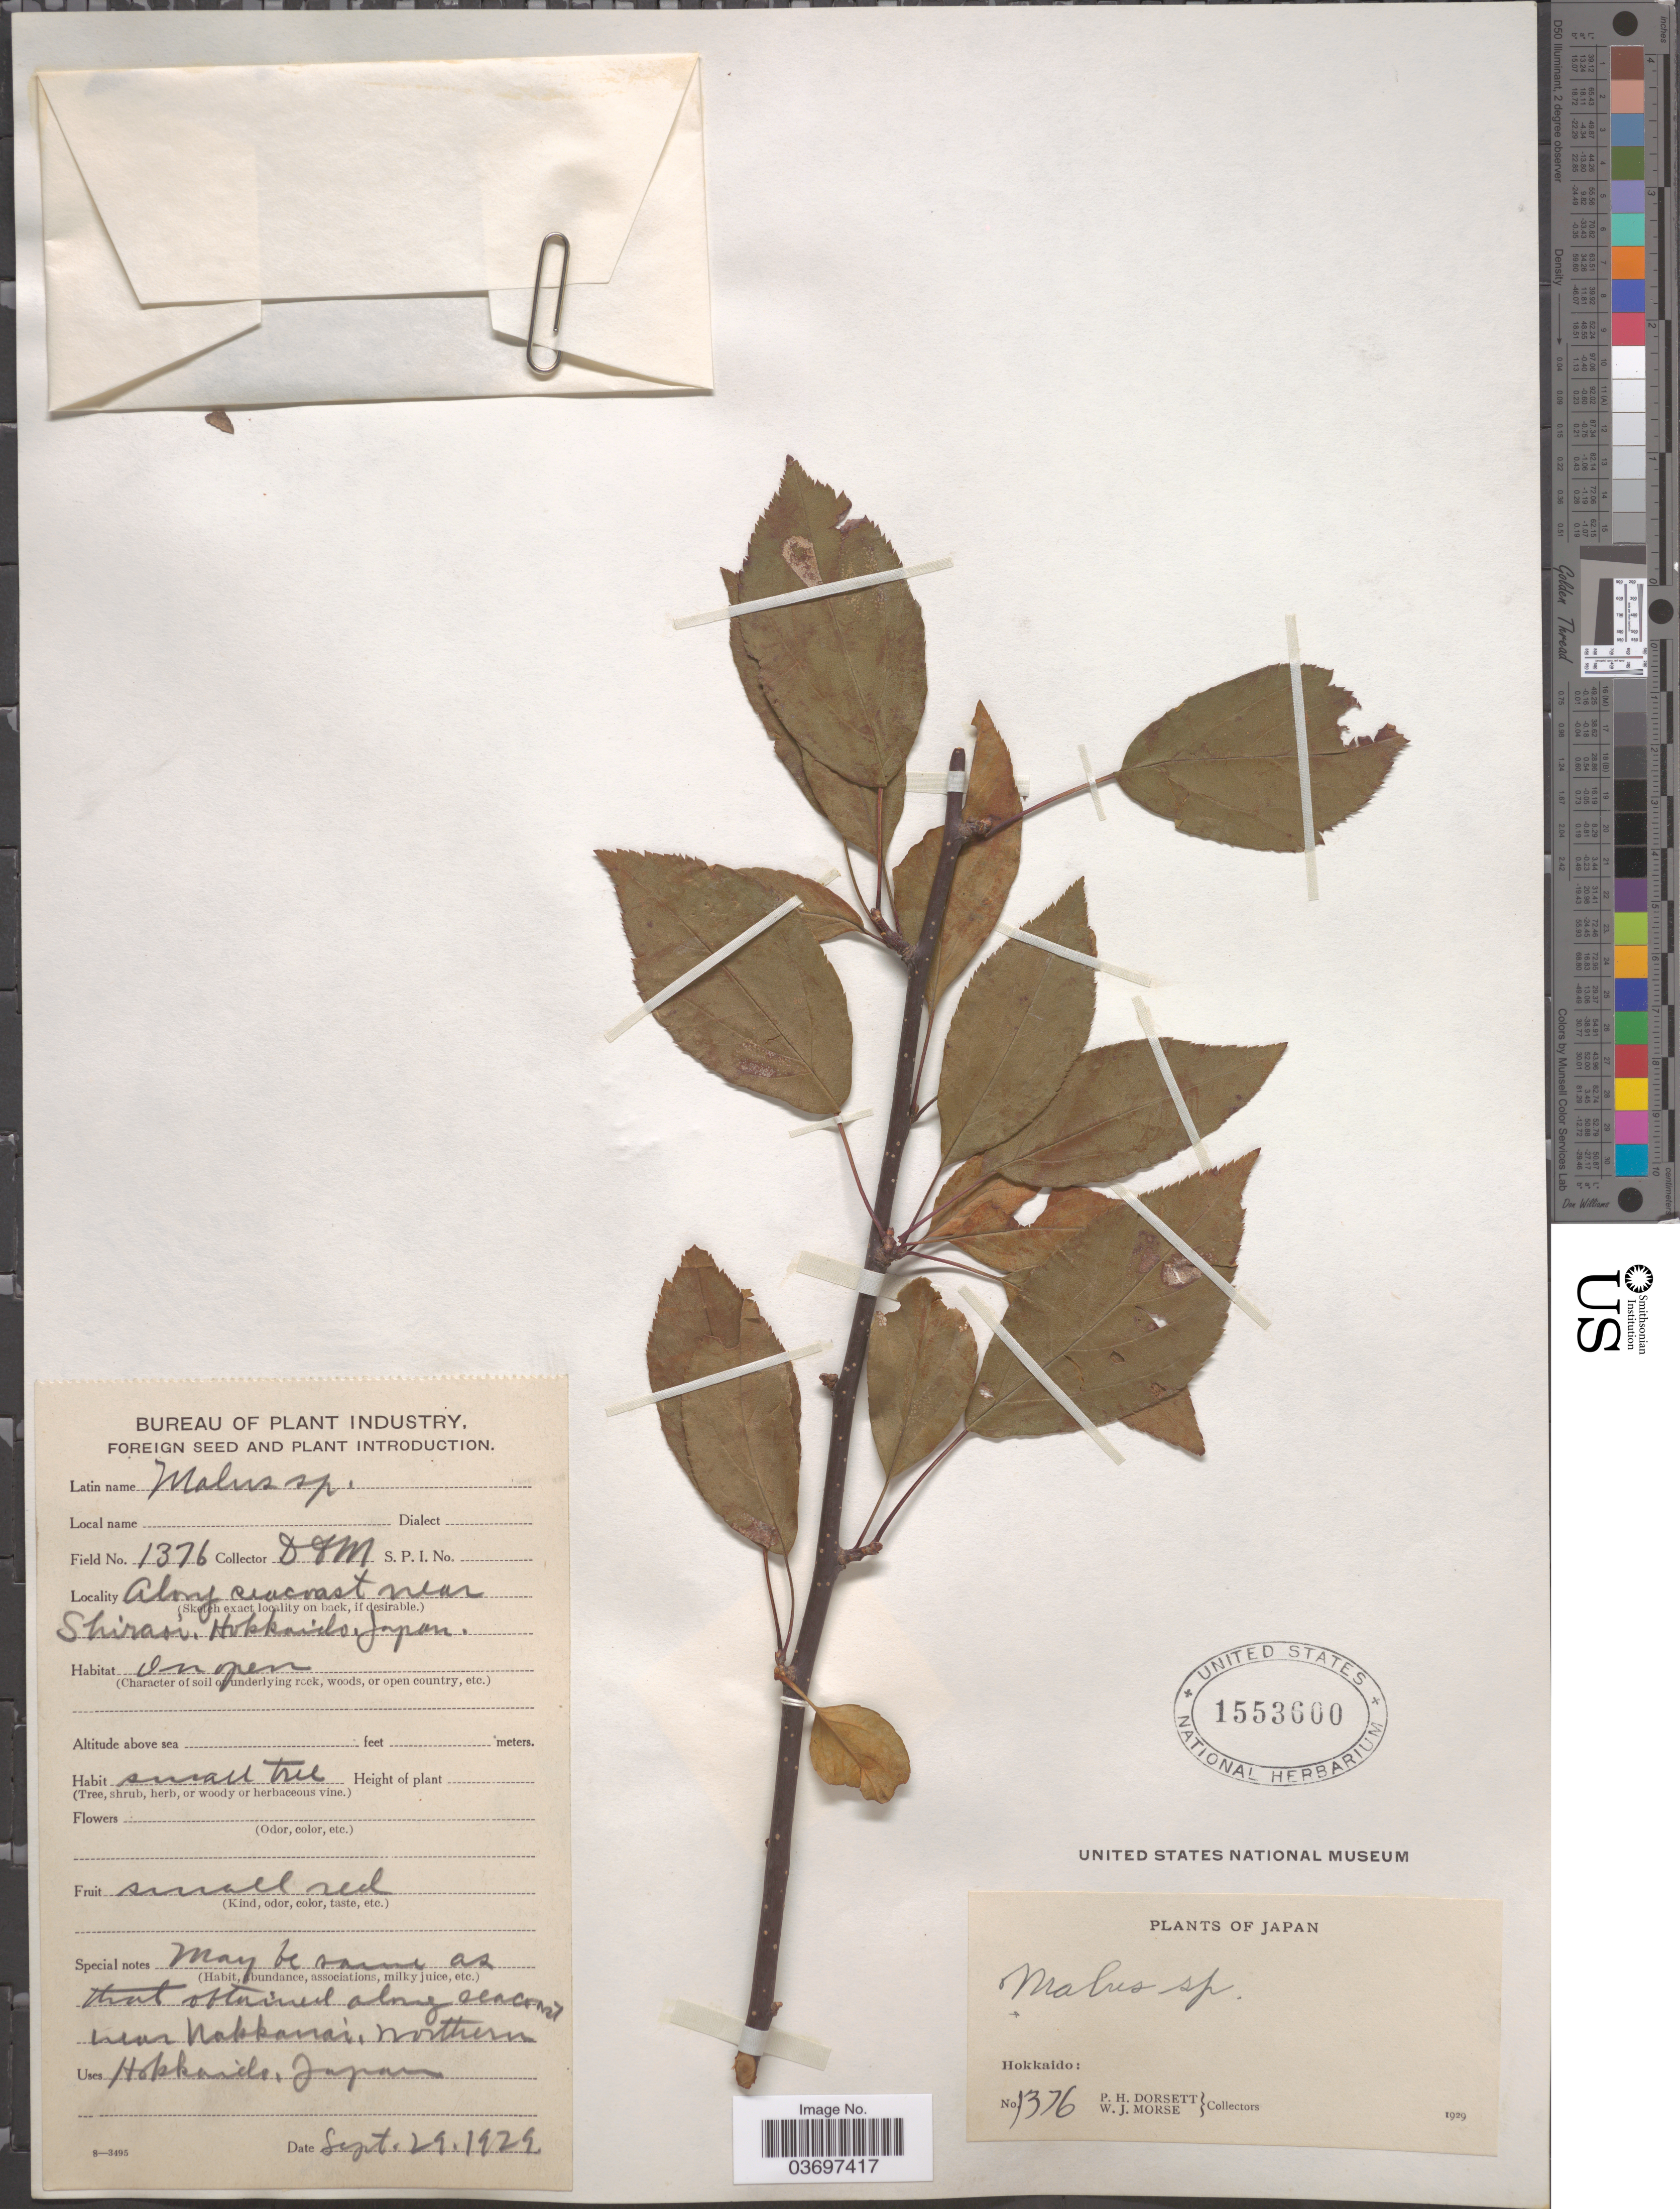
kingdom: Plantae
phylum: Tracheophyta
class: Magnoliopsida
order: Rosales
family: Rosaceae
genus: Malus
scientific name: Malus sp.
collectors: P. H. Dorsett & W. J. Morse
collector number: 1376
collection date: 1929-09-29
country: Japan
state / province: Hokkaidō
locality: Along seacoast near Shirasi.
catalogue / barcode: US 1553600